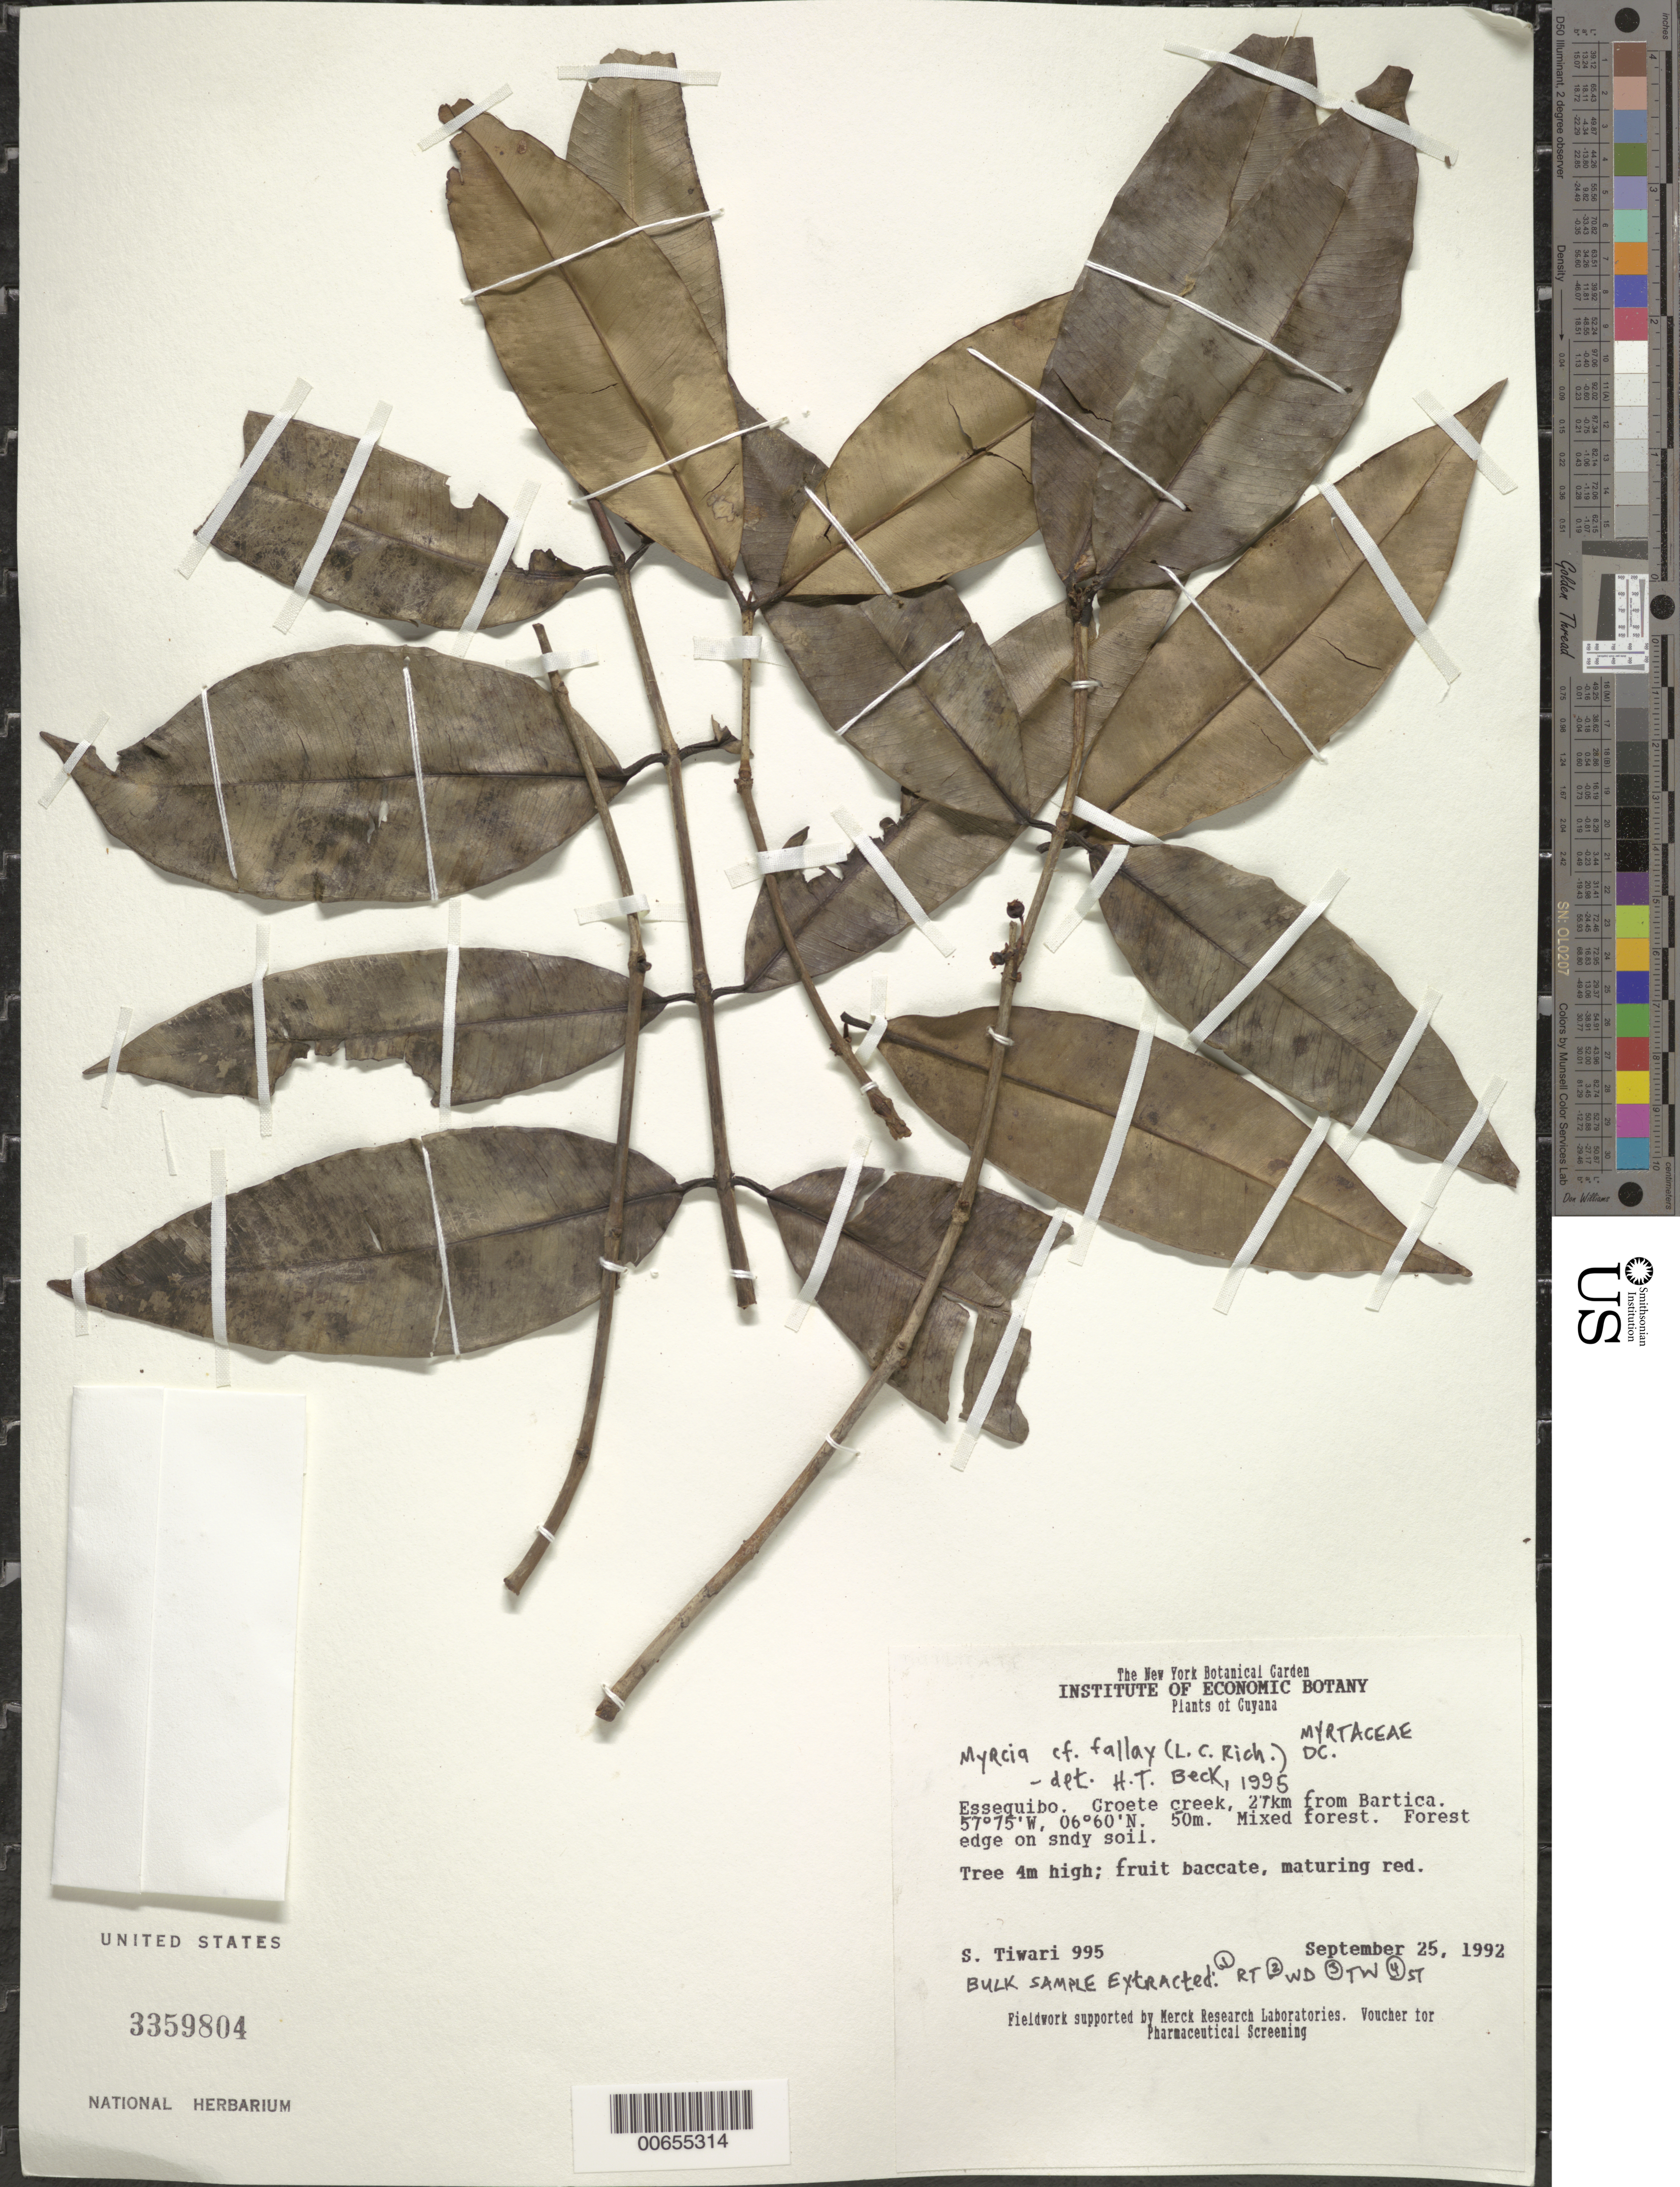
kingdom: Plantae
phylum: Tracheophyta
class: Magnoliopsida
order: Myrtales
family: Myrtaceae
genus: Myrcia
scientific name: Myrcia fallax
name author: (Rich.) DC.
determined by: Beck, H. T.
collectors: S. Tiwari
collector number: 995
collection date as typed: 25-Sep-92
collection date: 1992-09-25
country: Guyana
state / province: Essequibo Isl-W. Demerara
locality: Essequibo; Groete Creek, 27 km from Bartica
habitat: Mixed forest, forest edge on sandy soil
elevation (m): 50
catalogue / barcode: US 3359804